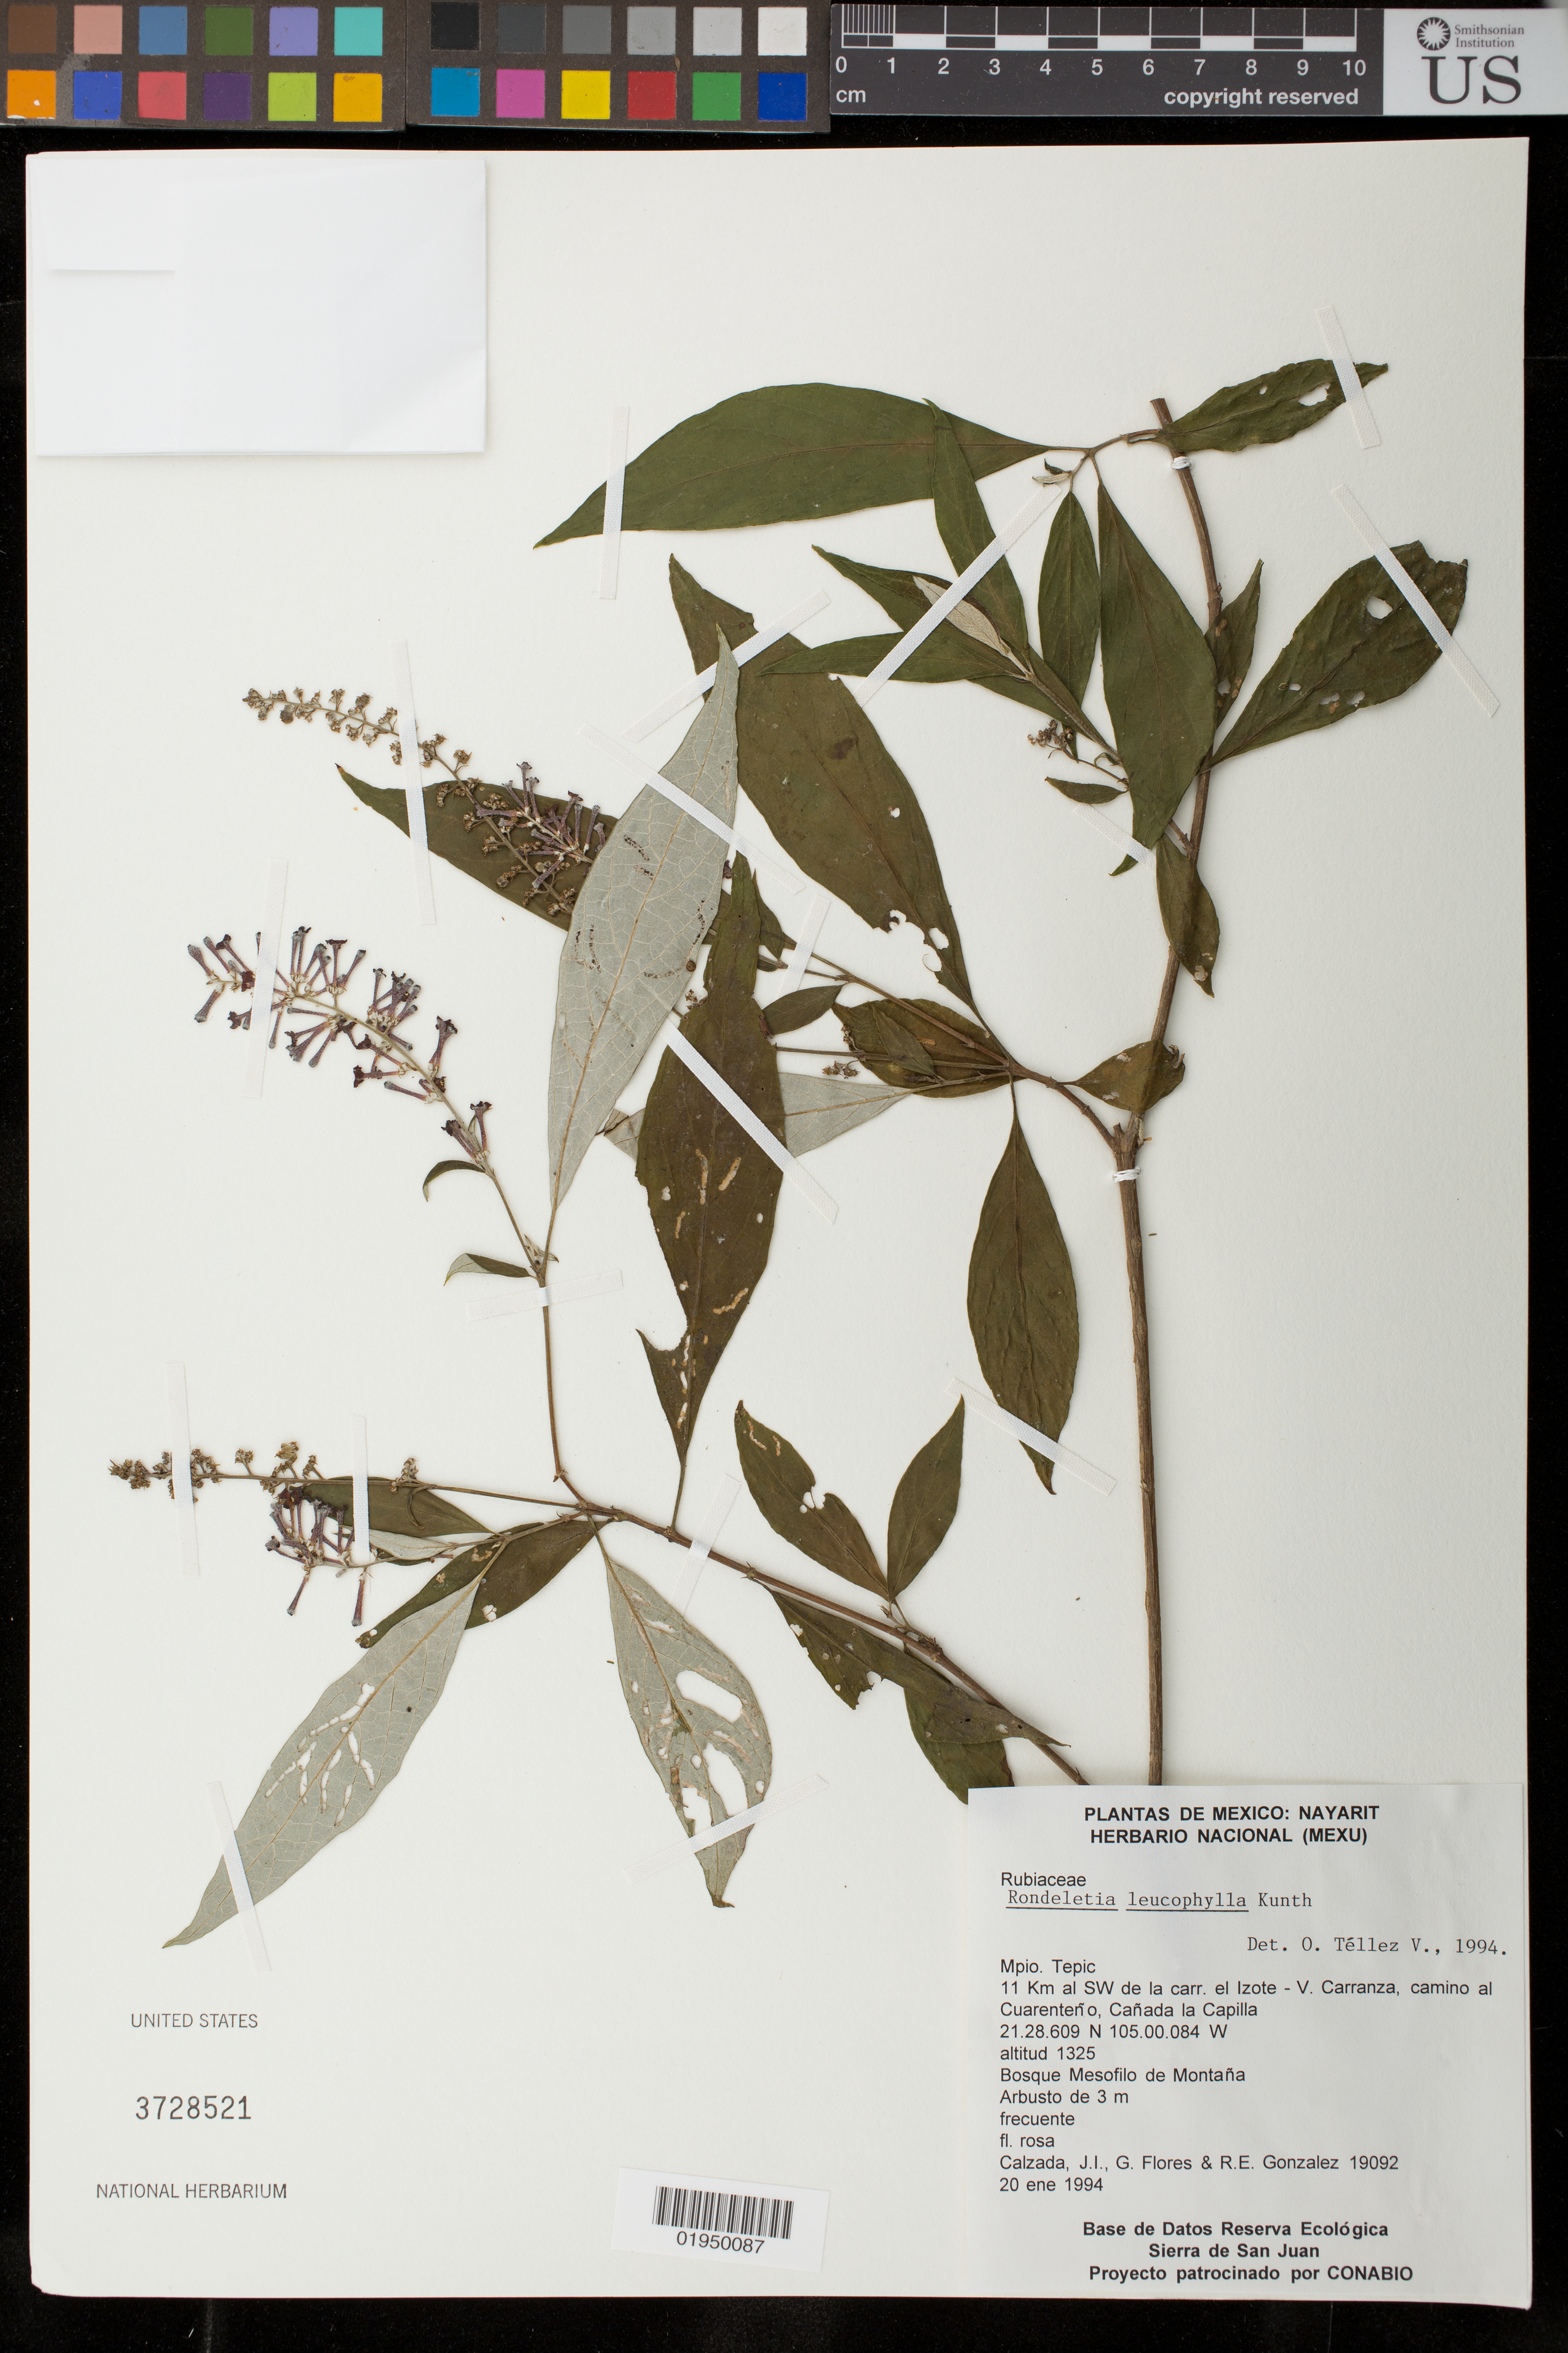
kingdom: Plantae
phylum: Tracheophyta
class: Magnoliopsida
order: Gentianales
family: Rubiaceae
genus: Rondeletia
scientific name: Rondeletia leucophylla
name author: Kunth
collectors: J. I. Calzada et al.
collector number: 19092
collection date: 1994-01-20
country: Mexico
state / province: Nayarit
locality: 11 Km al SW de la carr. el Izote - V. Carranza. camino al Cuarenteno, Canada la Capilla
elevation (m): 1325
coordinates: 21.28.609 N, 105.00.084 w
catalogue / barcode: US 3728521